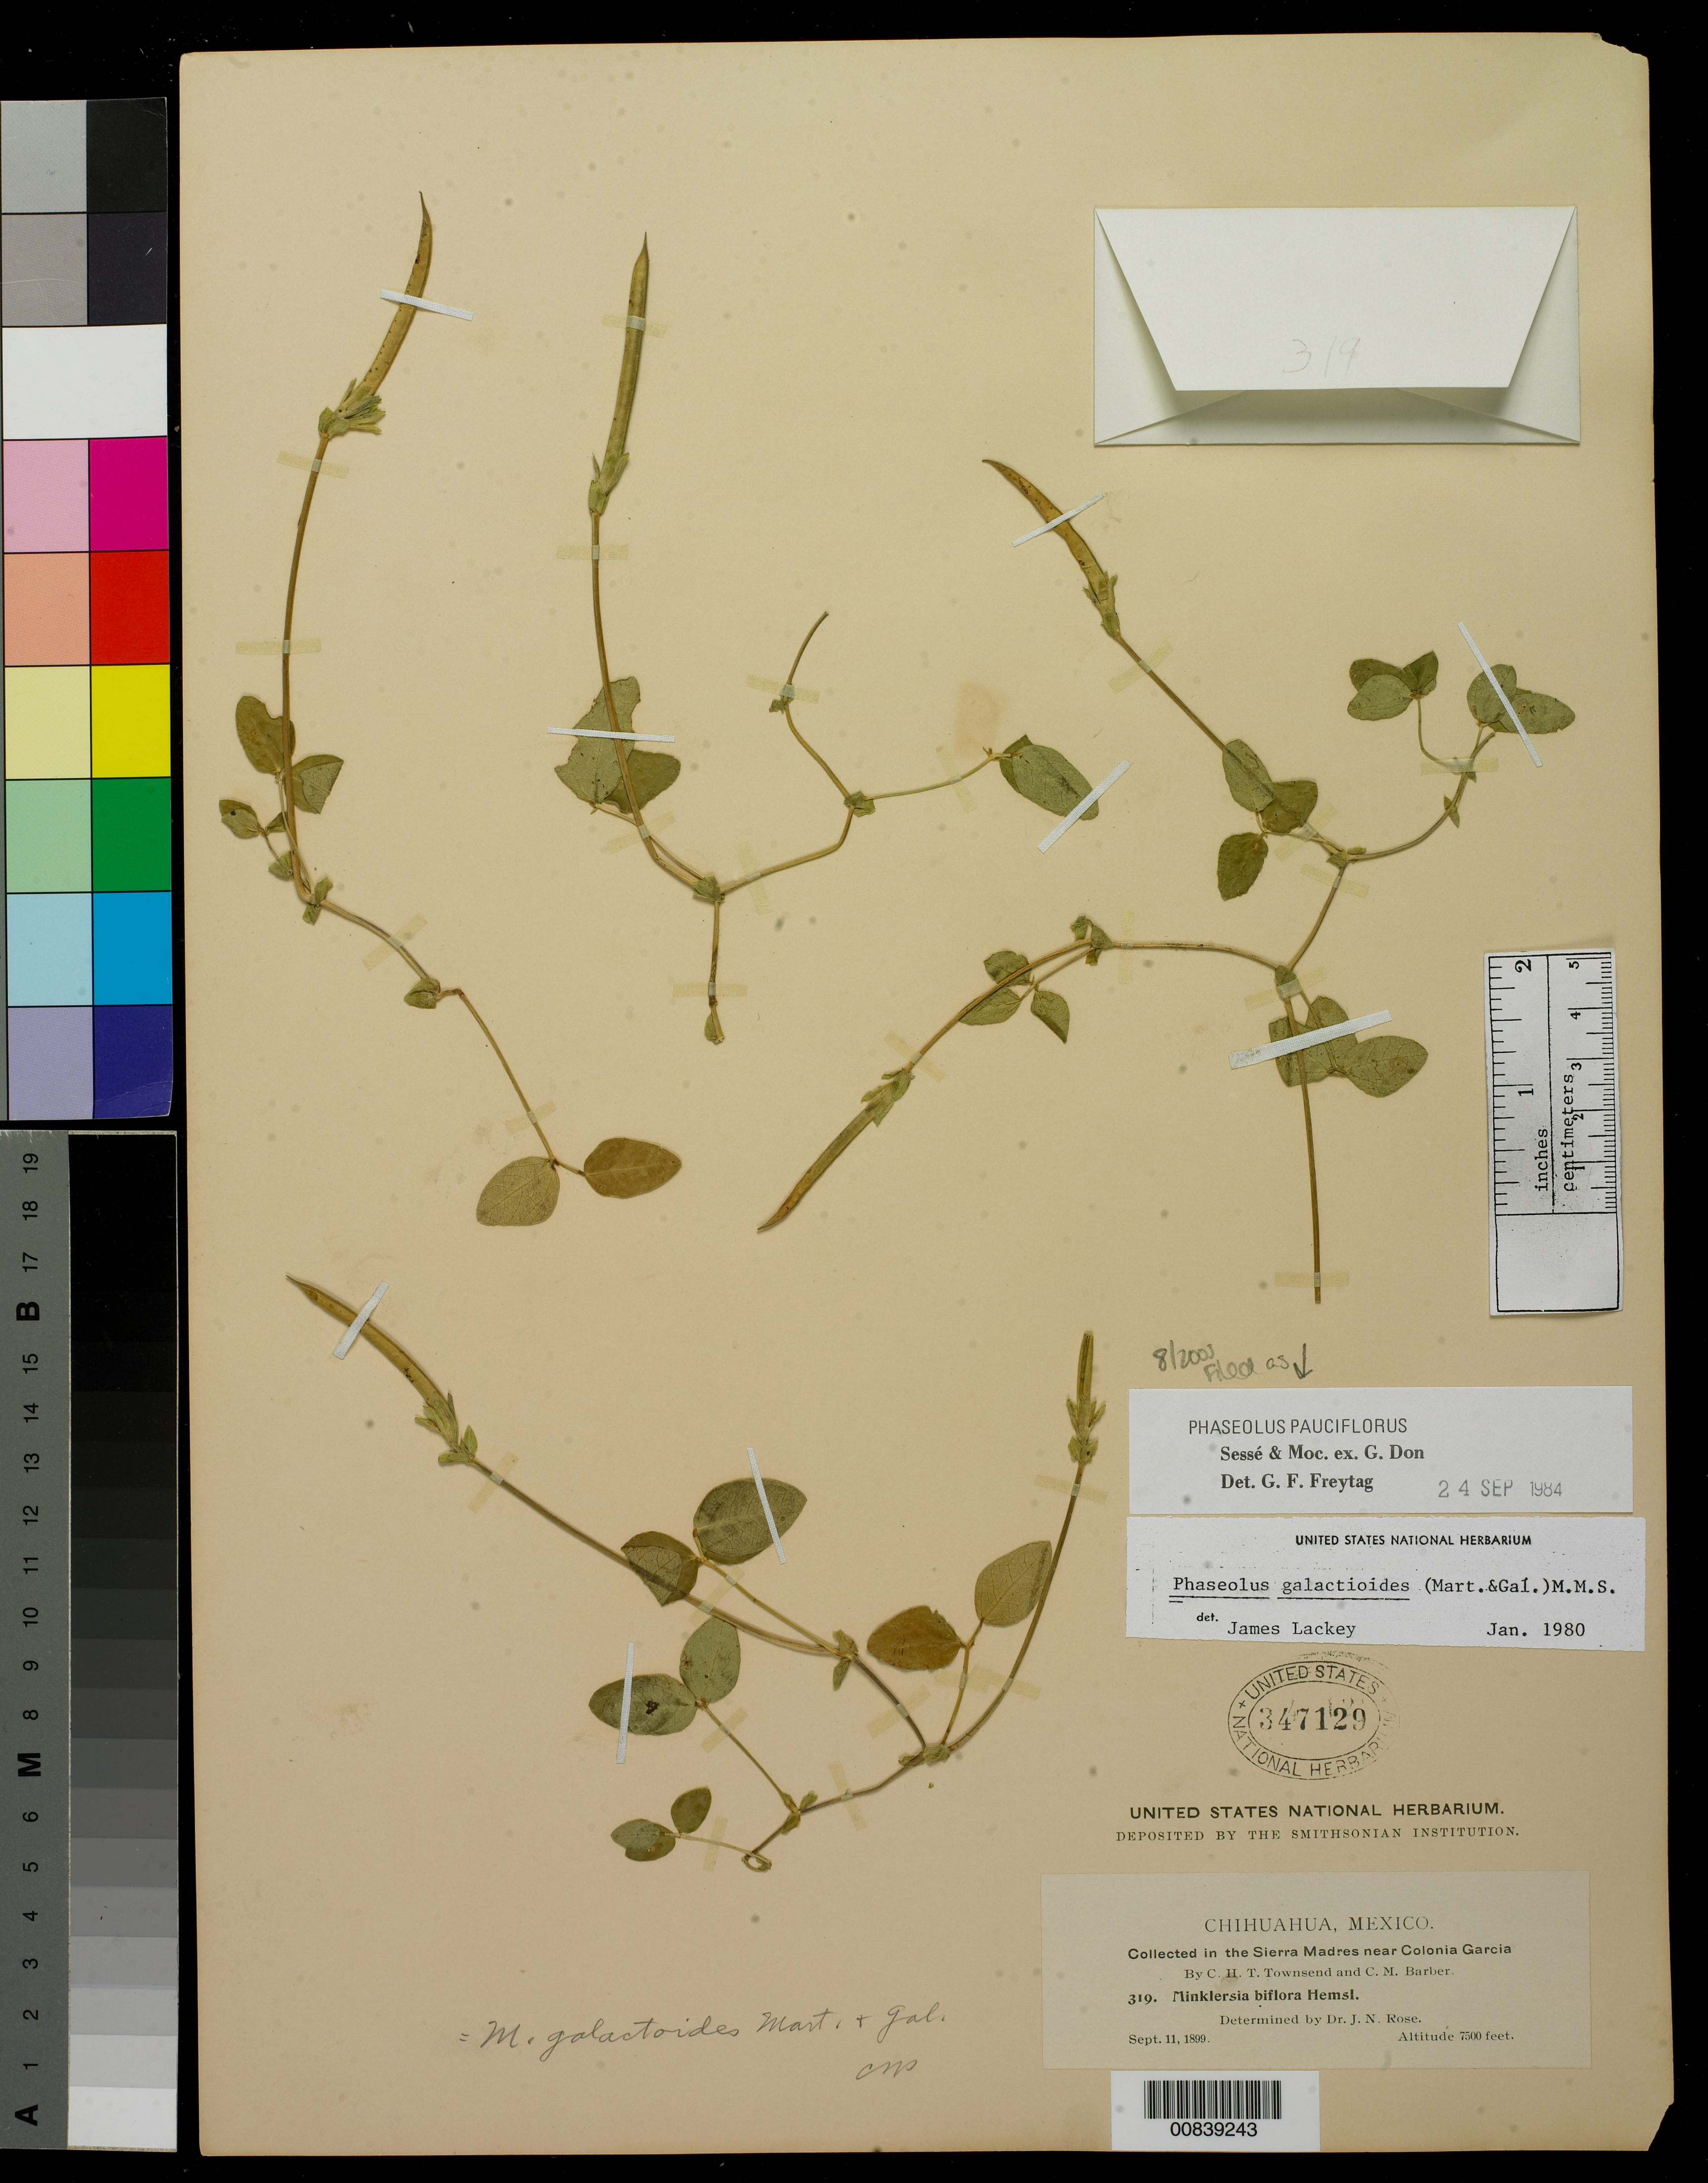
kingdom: Plantae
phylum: Tracheophyta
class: Magnoliopsida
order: Fabales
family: Fabaceae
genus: Phaseolus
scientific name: Phaseolus pauciflorus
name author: Sessé & Moc. ex G. Don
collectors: C. H. T. Townsend & C. Barber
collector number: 319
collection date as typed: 11 Sep 1899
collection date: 1899-09-11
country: Mexico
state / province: Chihuahua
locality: Sierra Madre near Colonia García, Chihuahua.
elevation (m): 2286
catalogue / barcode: US 347129